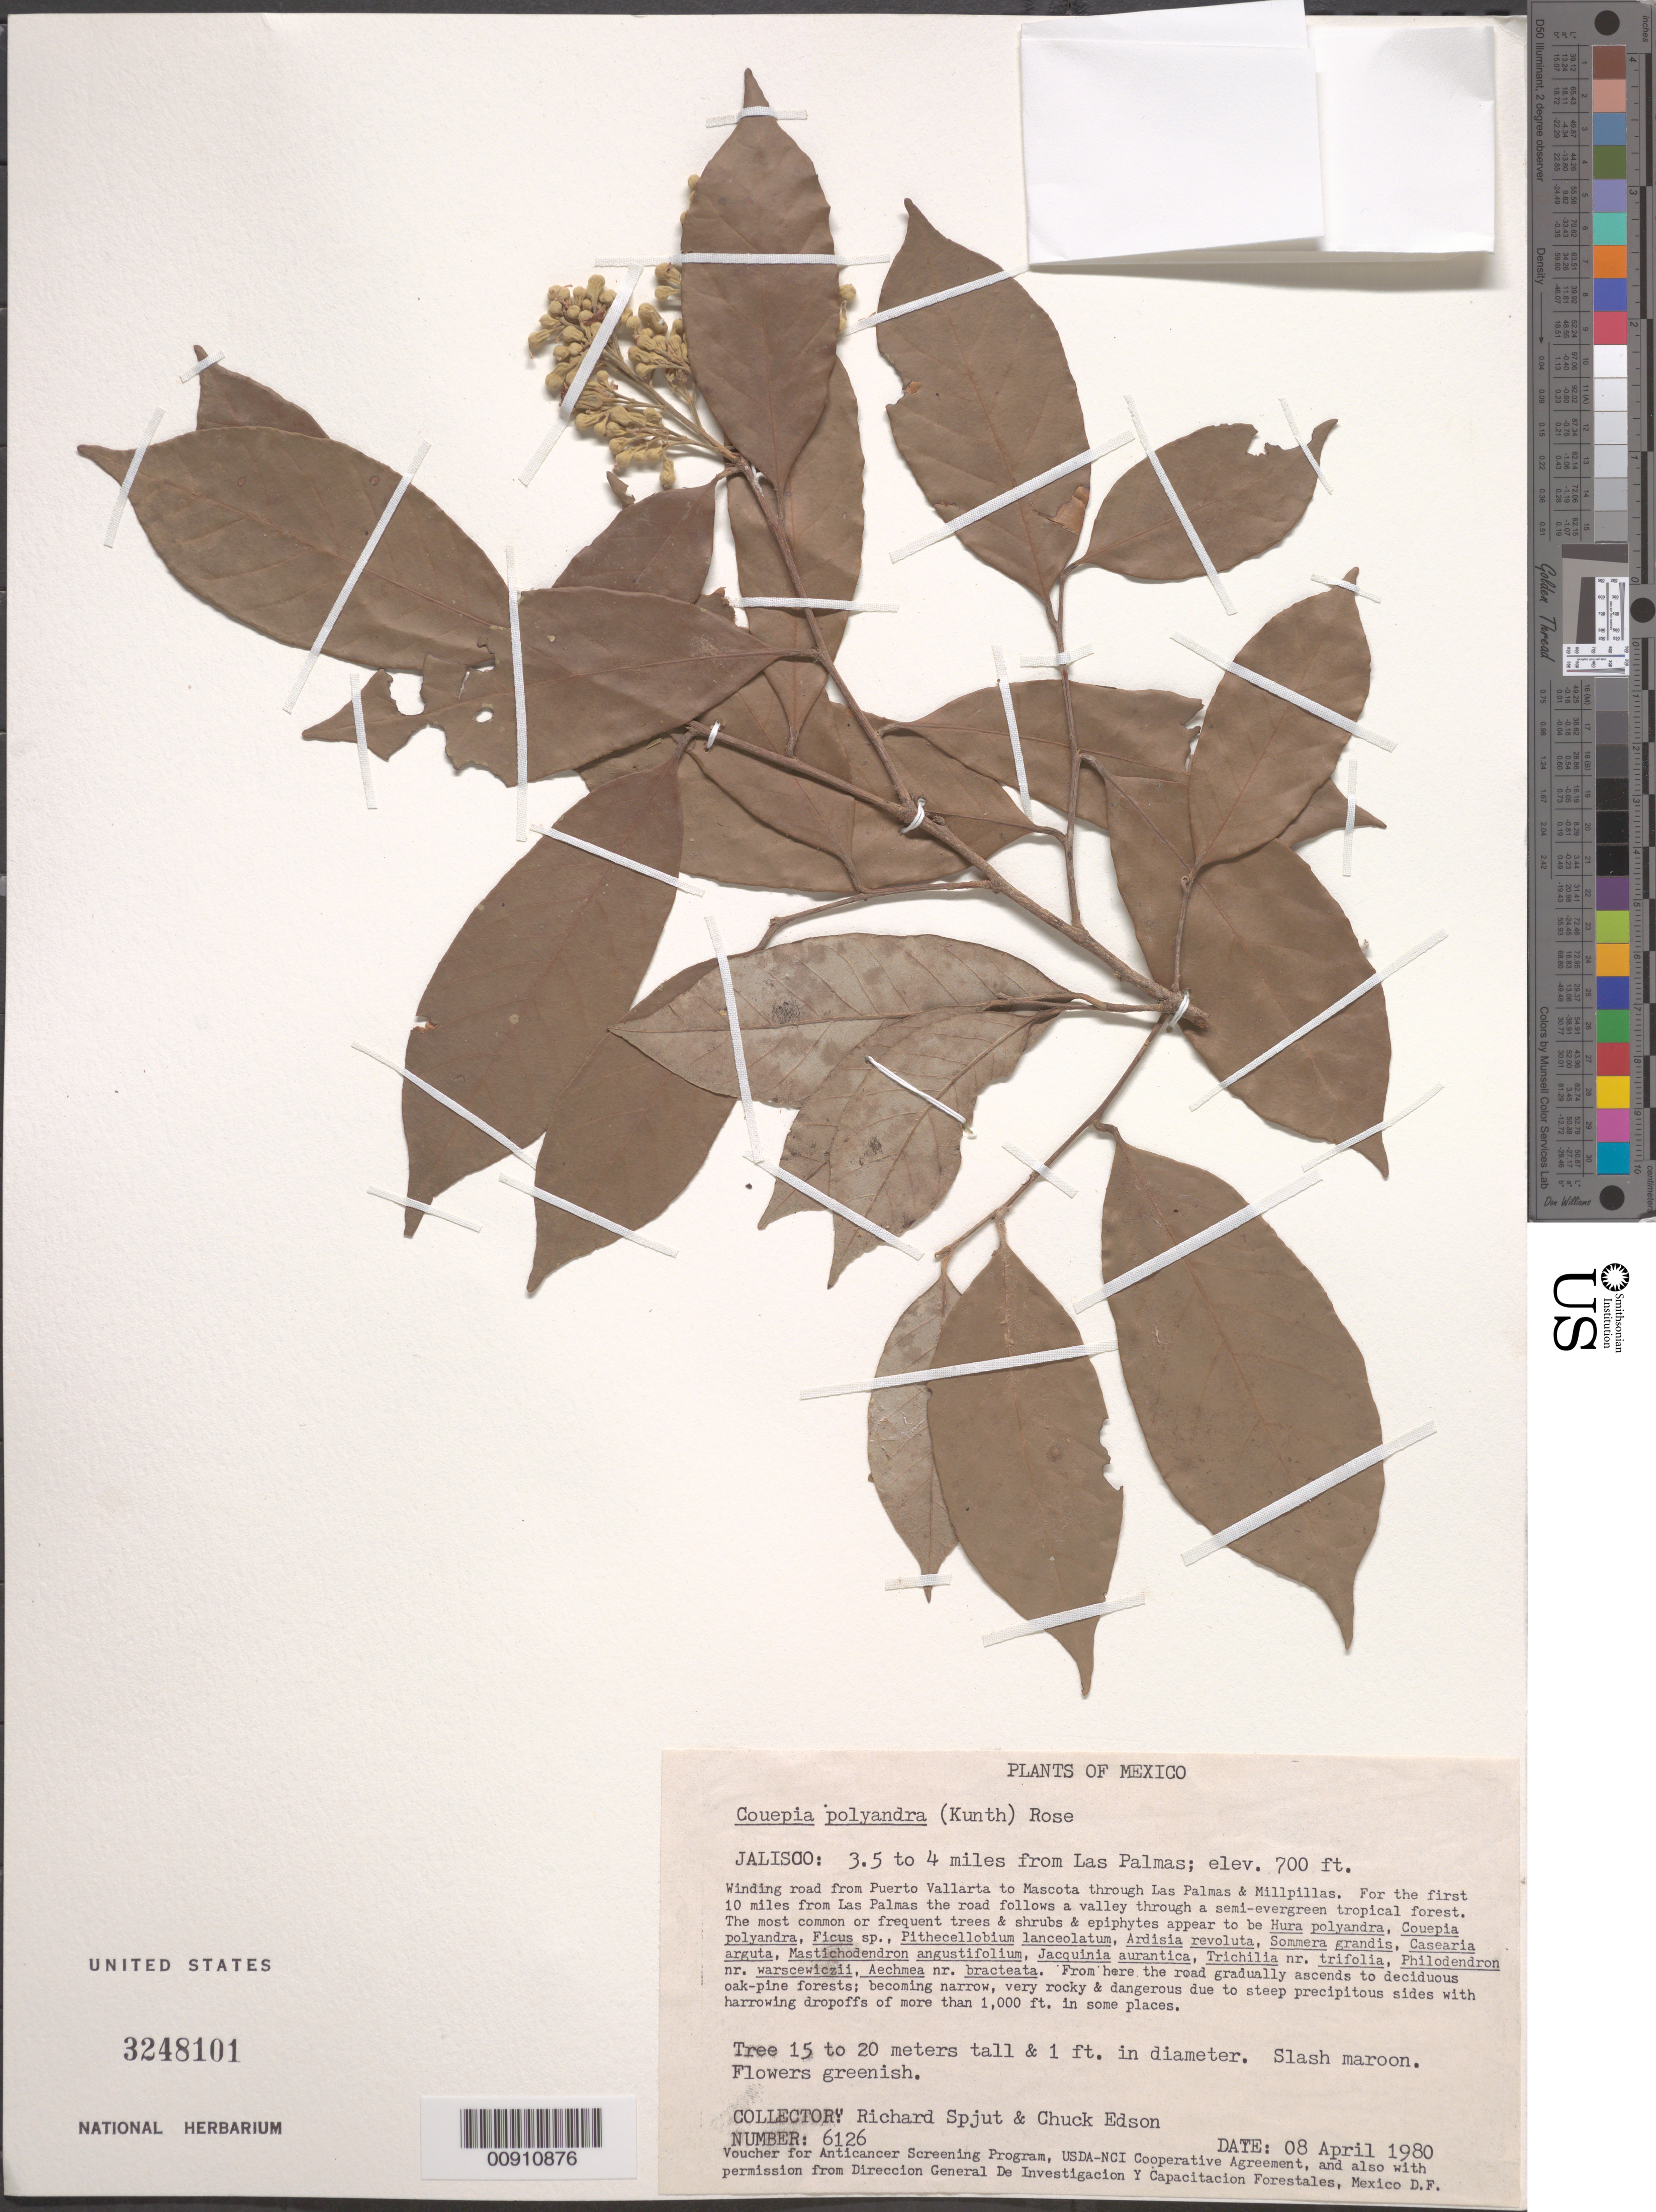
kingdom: Plantae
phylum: Tracheophyta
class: Magnoliopsida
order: Malpighiales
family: Chrysobalanaceae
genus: Couepia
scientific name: Couepia polyandra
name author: (Kunth) Rose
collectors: R. Spjut & C. Edson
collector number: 6126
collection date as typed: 08 Apr 1980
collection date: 1980-04-08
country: Mexico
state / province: Jalisco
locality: Jalisco: 3.5 to 4.0 mi. from Las Palmas. Winding road from Puerto Vallarta to Mascota through Las Palmas & Millpillas.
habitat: For the first 10 miles from Las Palmas the road follows a valley through a semi-evergreen tropical forest w/Hura polyandra, Couepia polyandra, Ficus sp., Pithecellobium lanceolatum, Ardisia revoluta, Sommera grandis, Casearia arguta, Mastichodendron &c.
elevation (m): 213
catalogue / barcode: US 3248101